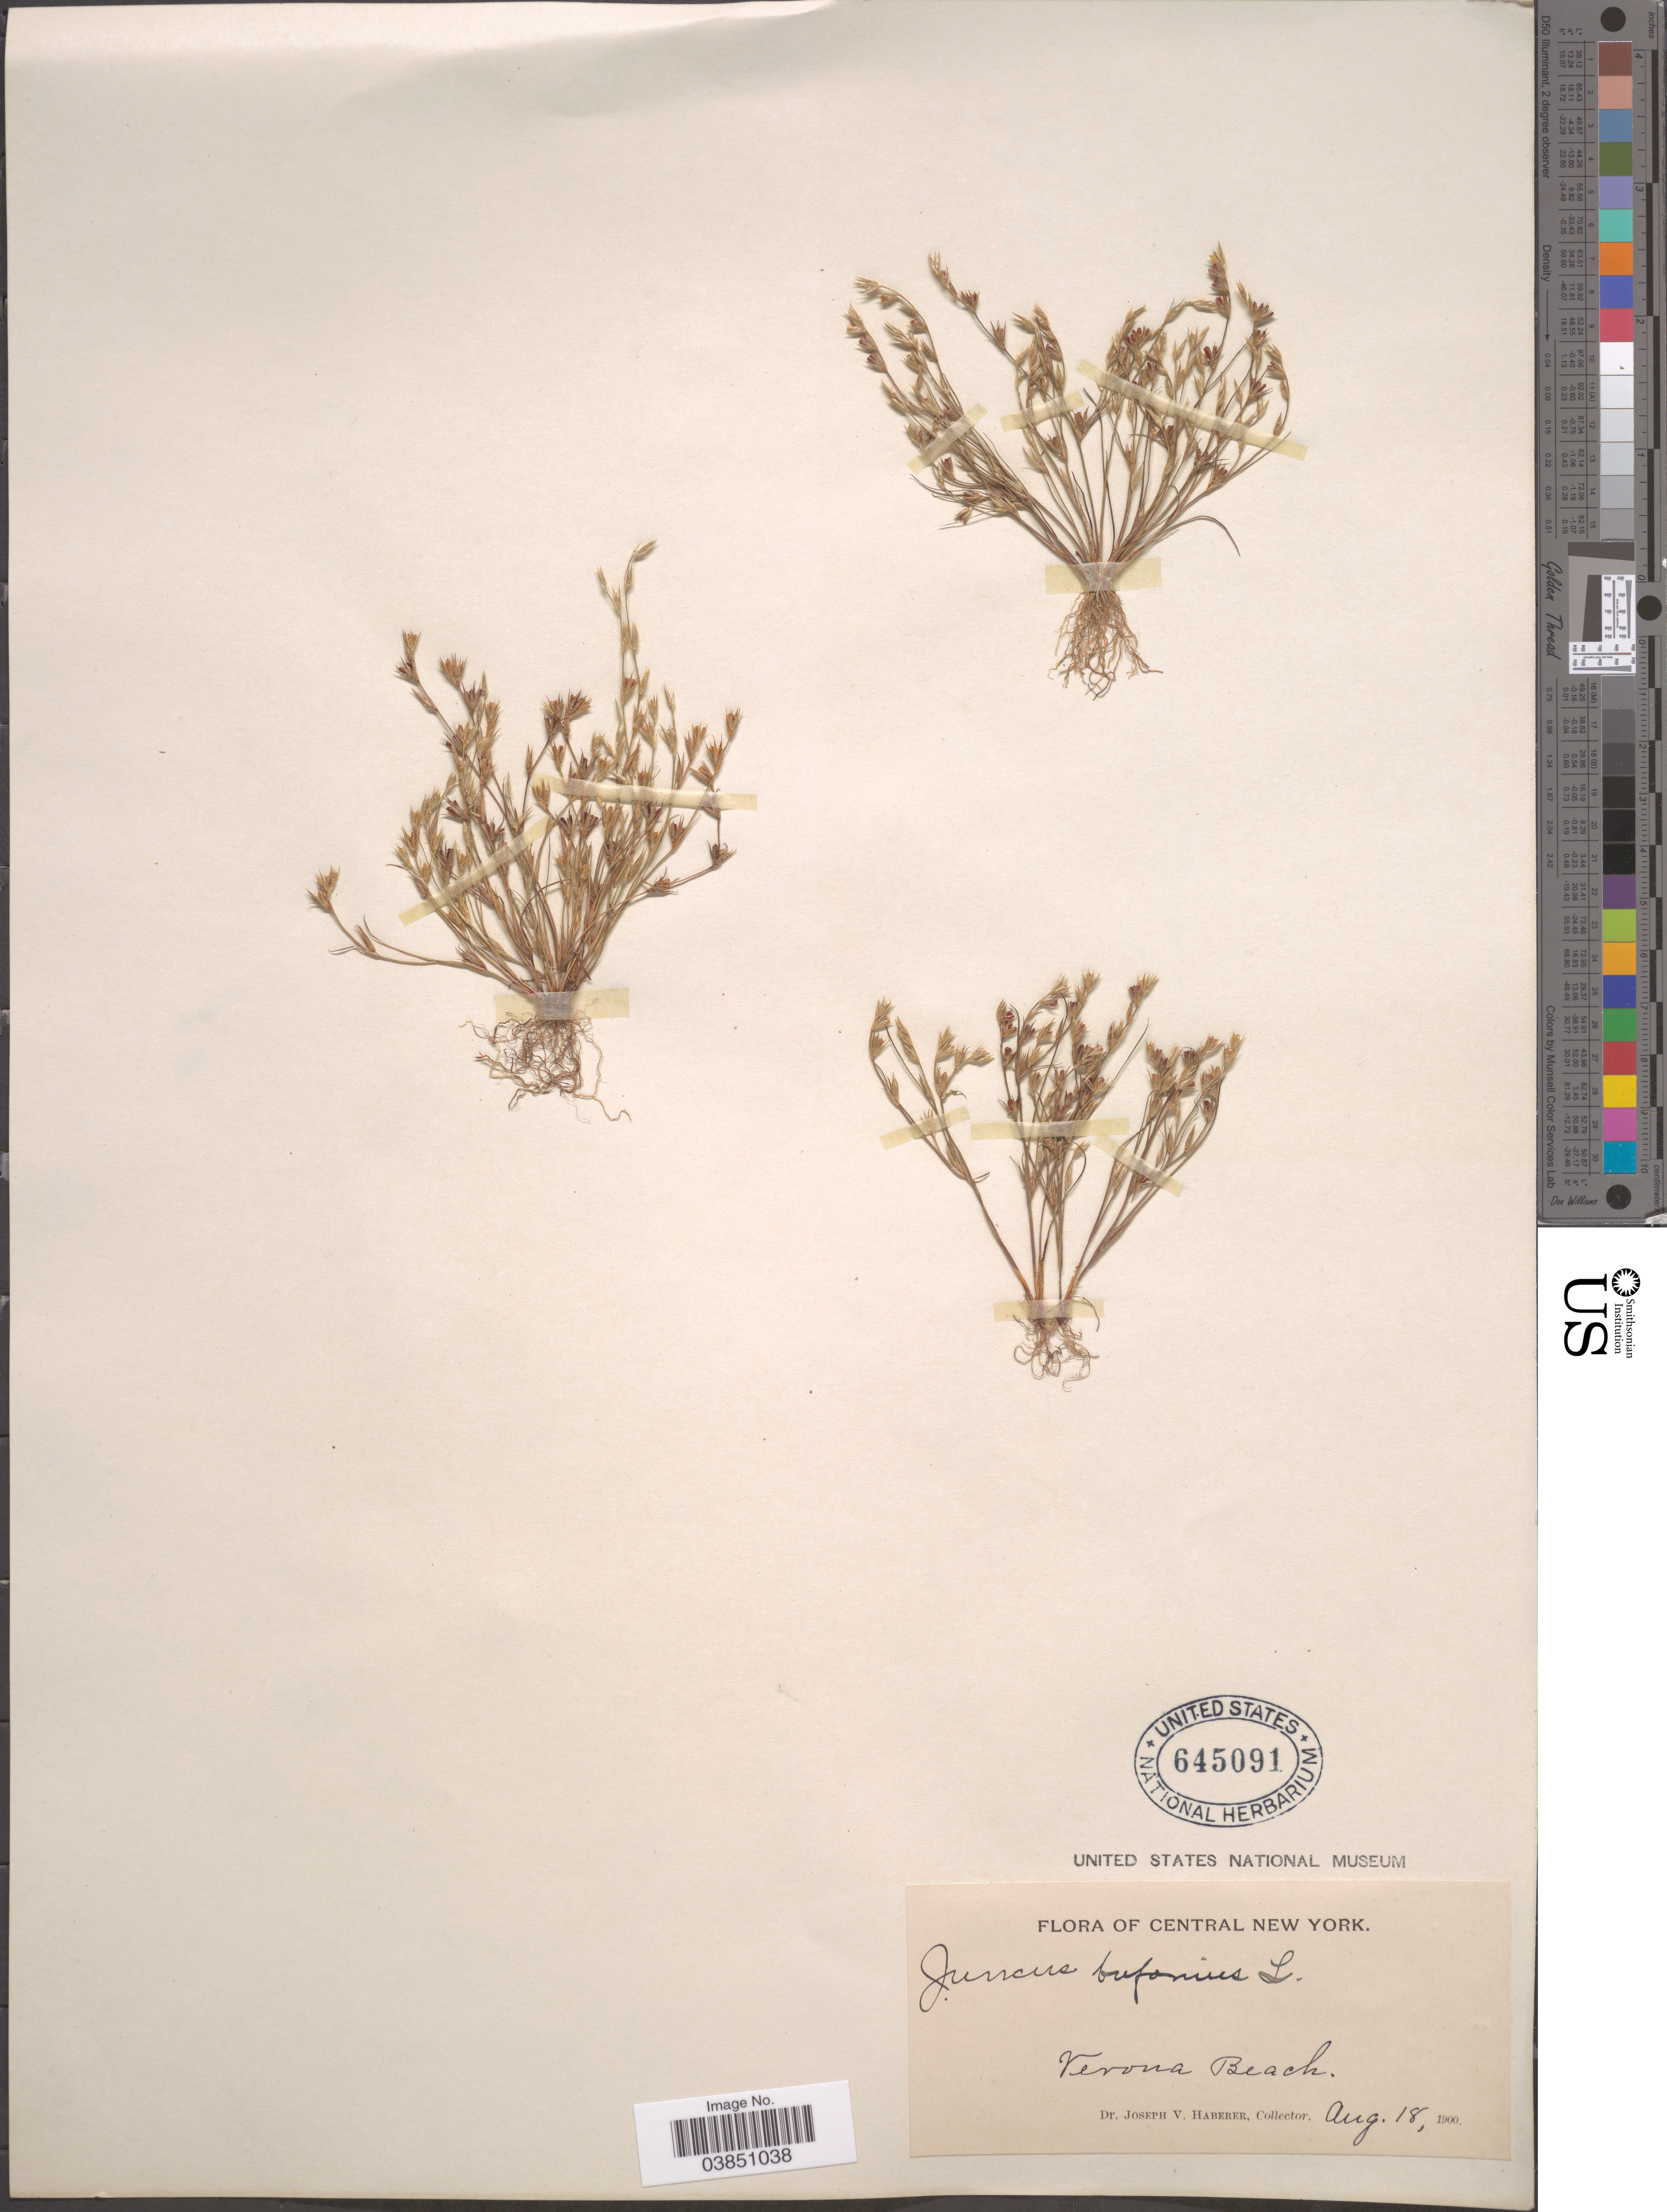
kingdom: Plantae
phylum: Tracheophyta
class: Liliopsida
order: Poales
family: Juncaceae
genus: Juncus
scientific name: Juncus bufonius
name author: L.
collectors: J. V. Haberer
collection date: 1900-08-18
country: United States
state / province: New York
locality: Central New York. Verona Beach.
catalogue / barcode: US 645091